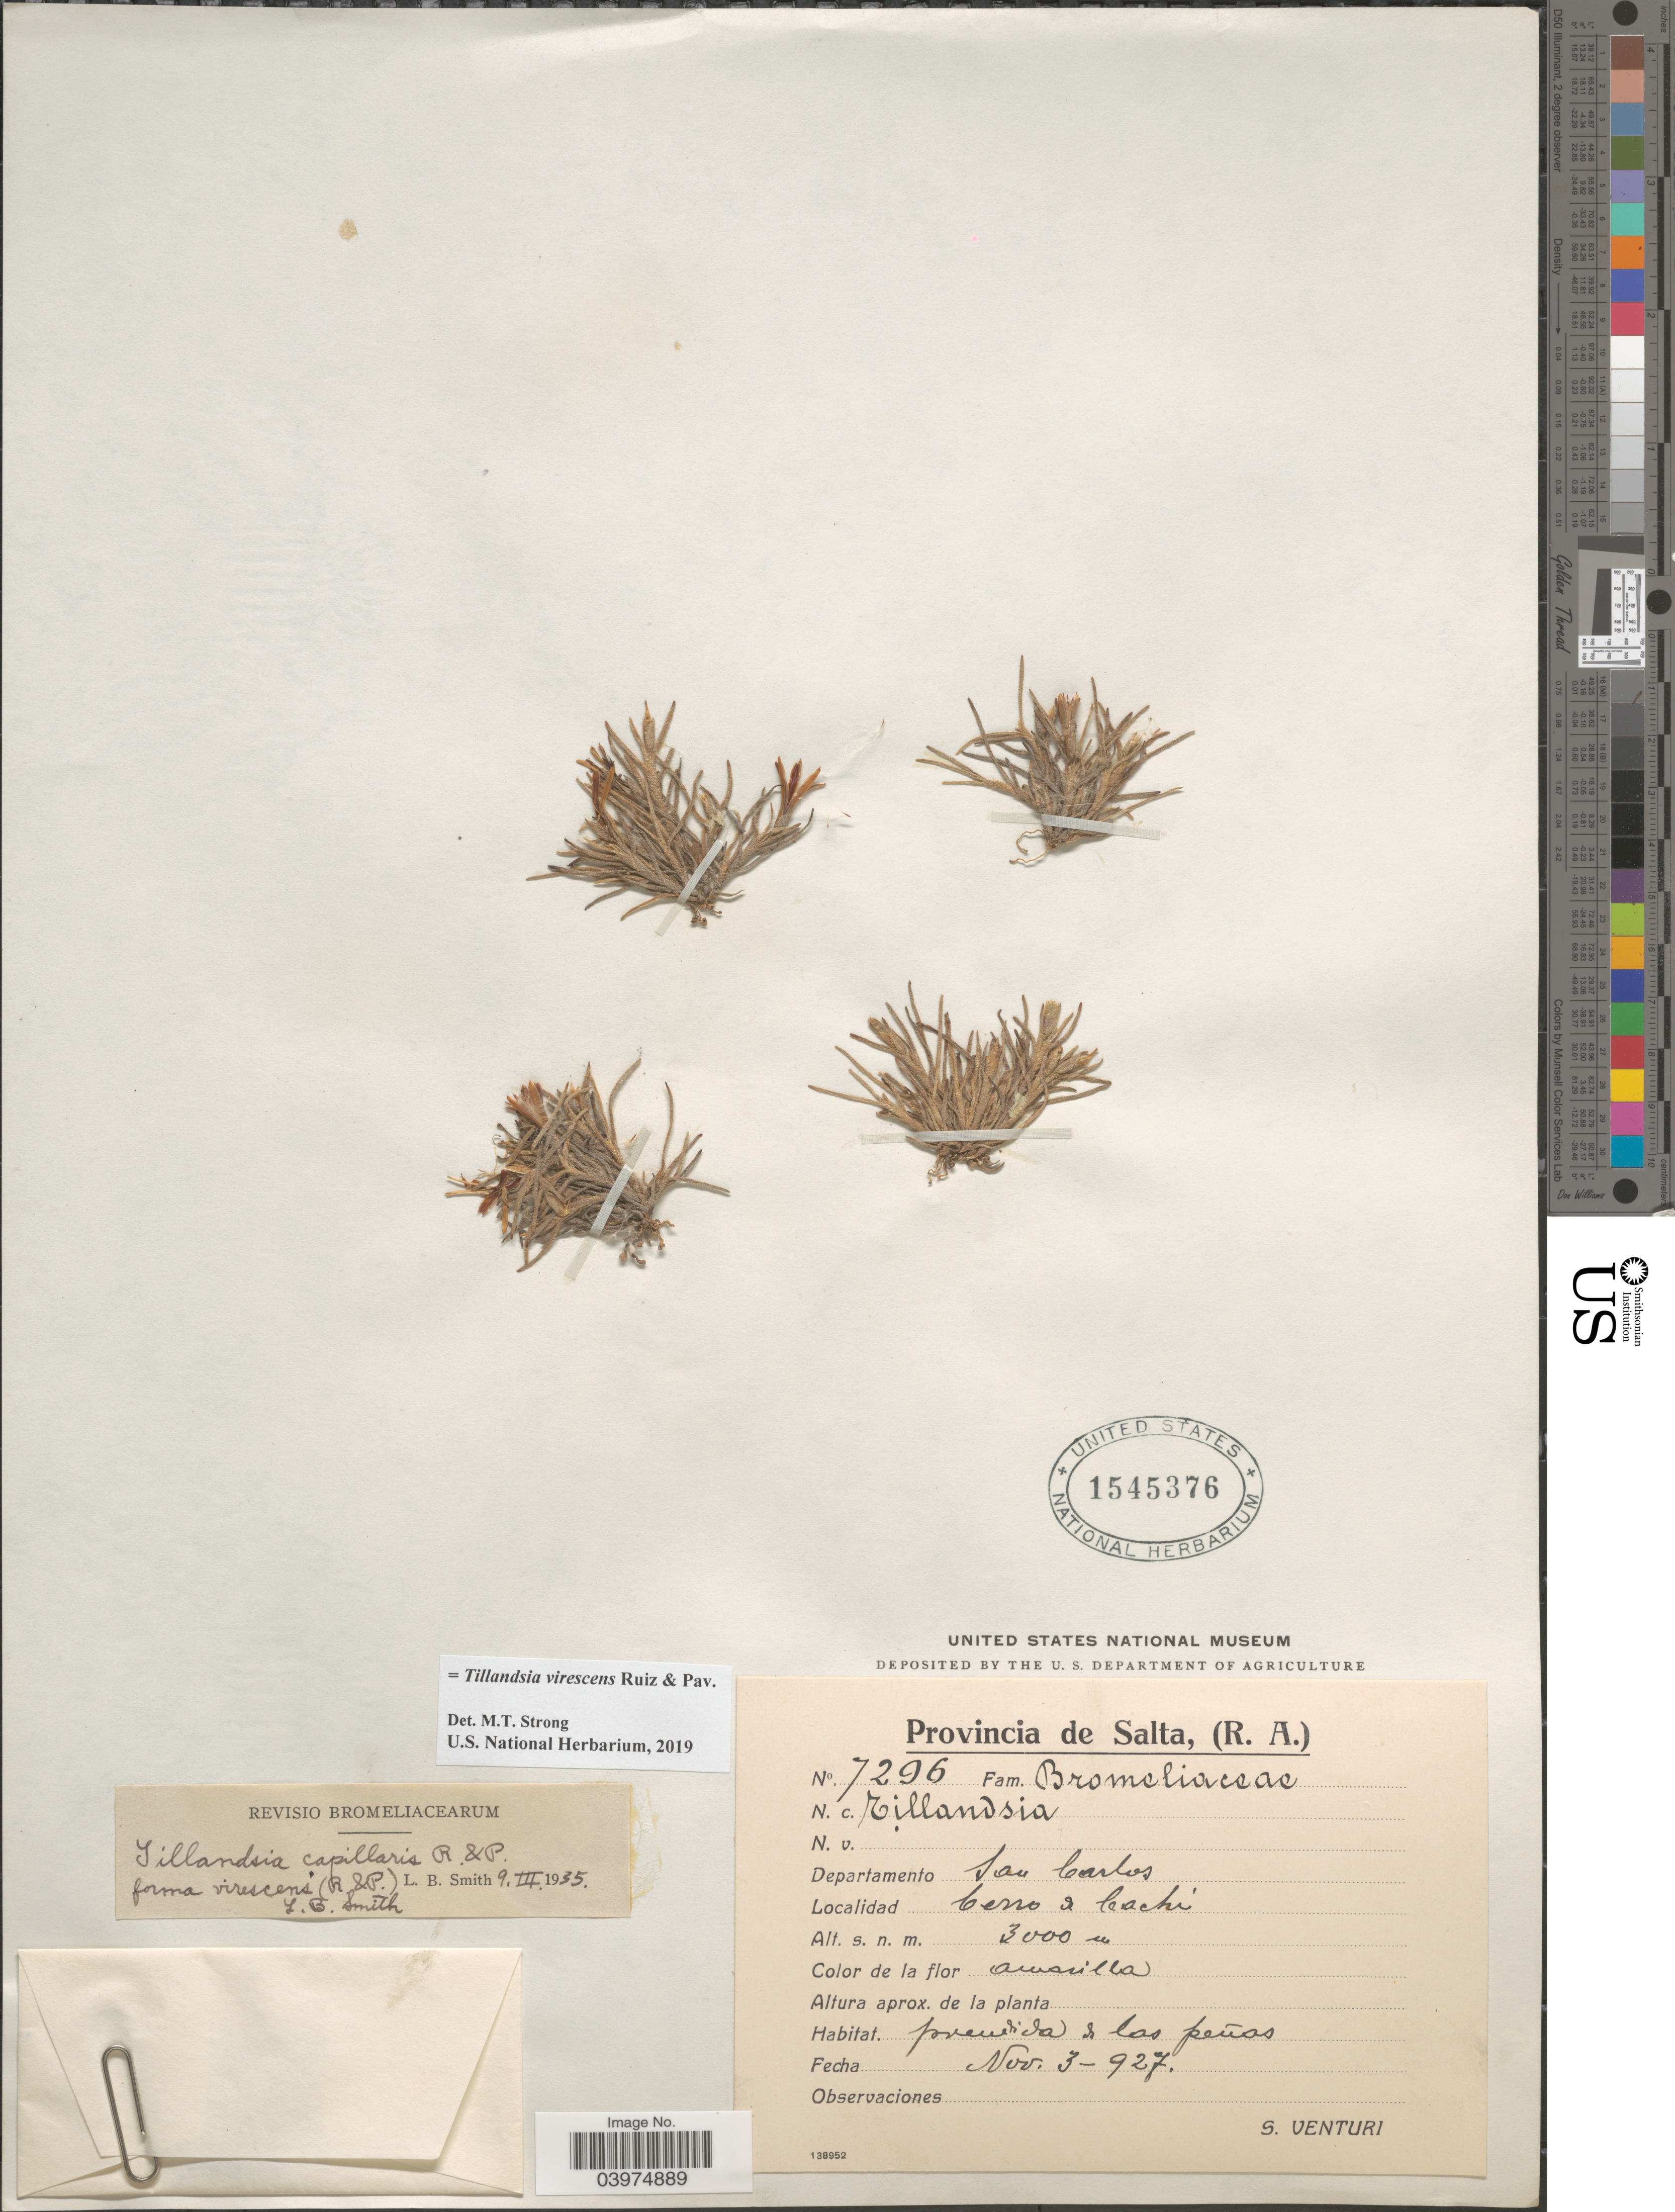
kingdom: Plantae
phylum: Tracheophyta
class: Liliopsida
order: Poales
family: Bromeliaceae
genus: Tillandsia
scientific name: Tillandsia virescens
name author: Ruiz & Pav.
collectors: S. Venturi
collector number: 7296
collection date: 1927-11-03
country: Argentina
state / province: Salta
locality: Departamento San Carlos. Cerro a Cachi.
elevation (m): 3000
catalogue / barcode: US 1545376